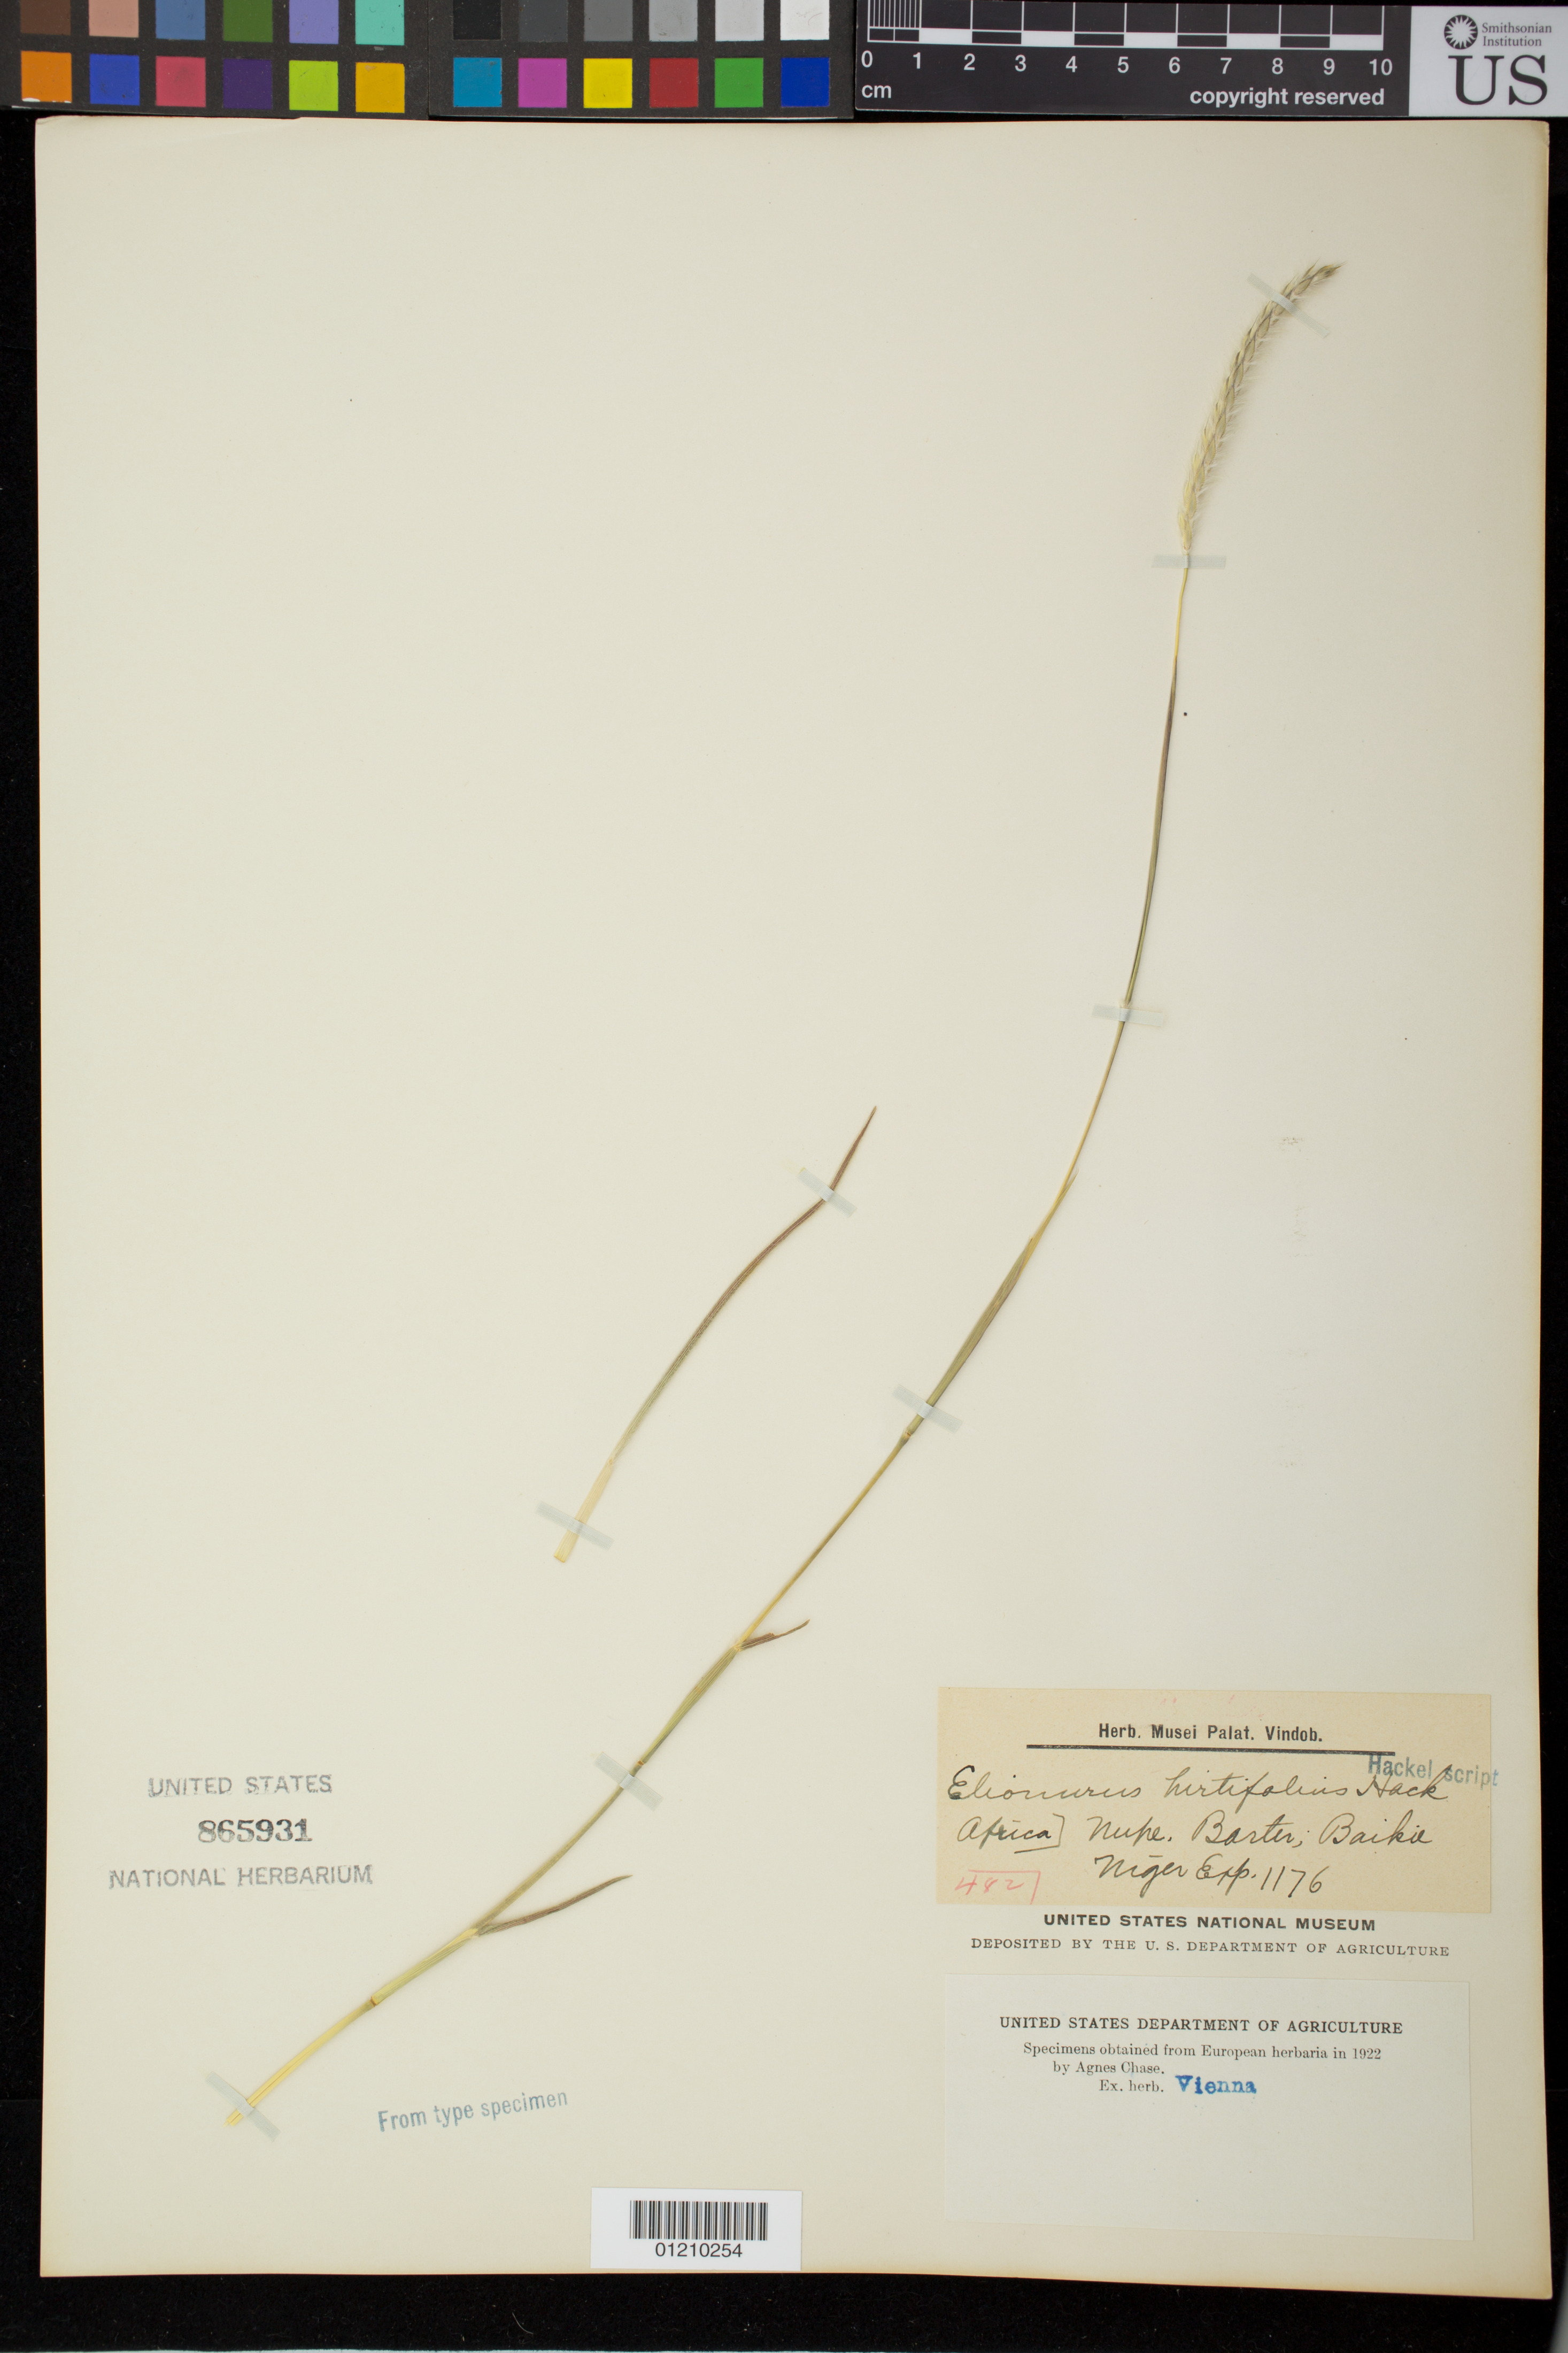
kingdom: Plantae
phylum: Tracheophyta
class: Liliopsida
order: Poales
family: Poaceae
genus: Elionurus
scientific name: Elionurus hirtifolius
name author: Hack.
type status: Isotype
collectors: C. Barter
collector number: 1176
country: Nigeria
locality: Nupe. Baiku, Niger Expe.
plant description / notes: Fragmentary material of type specimen ex herb. Vienna.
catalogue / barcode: US 865931